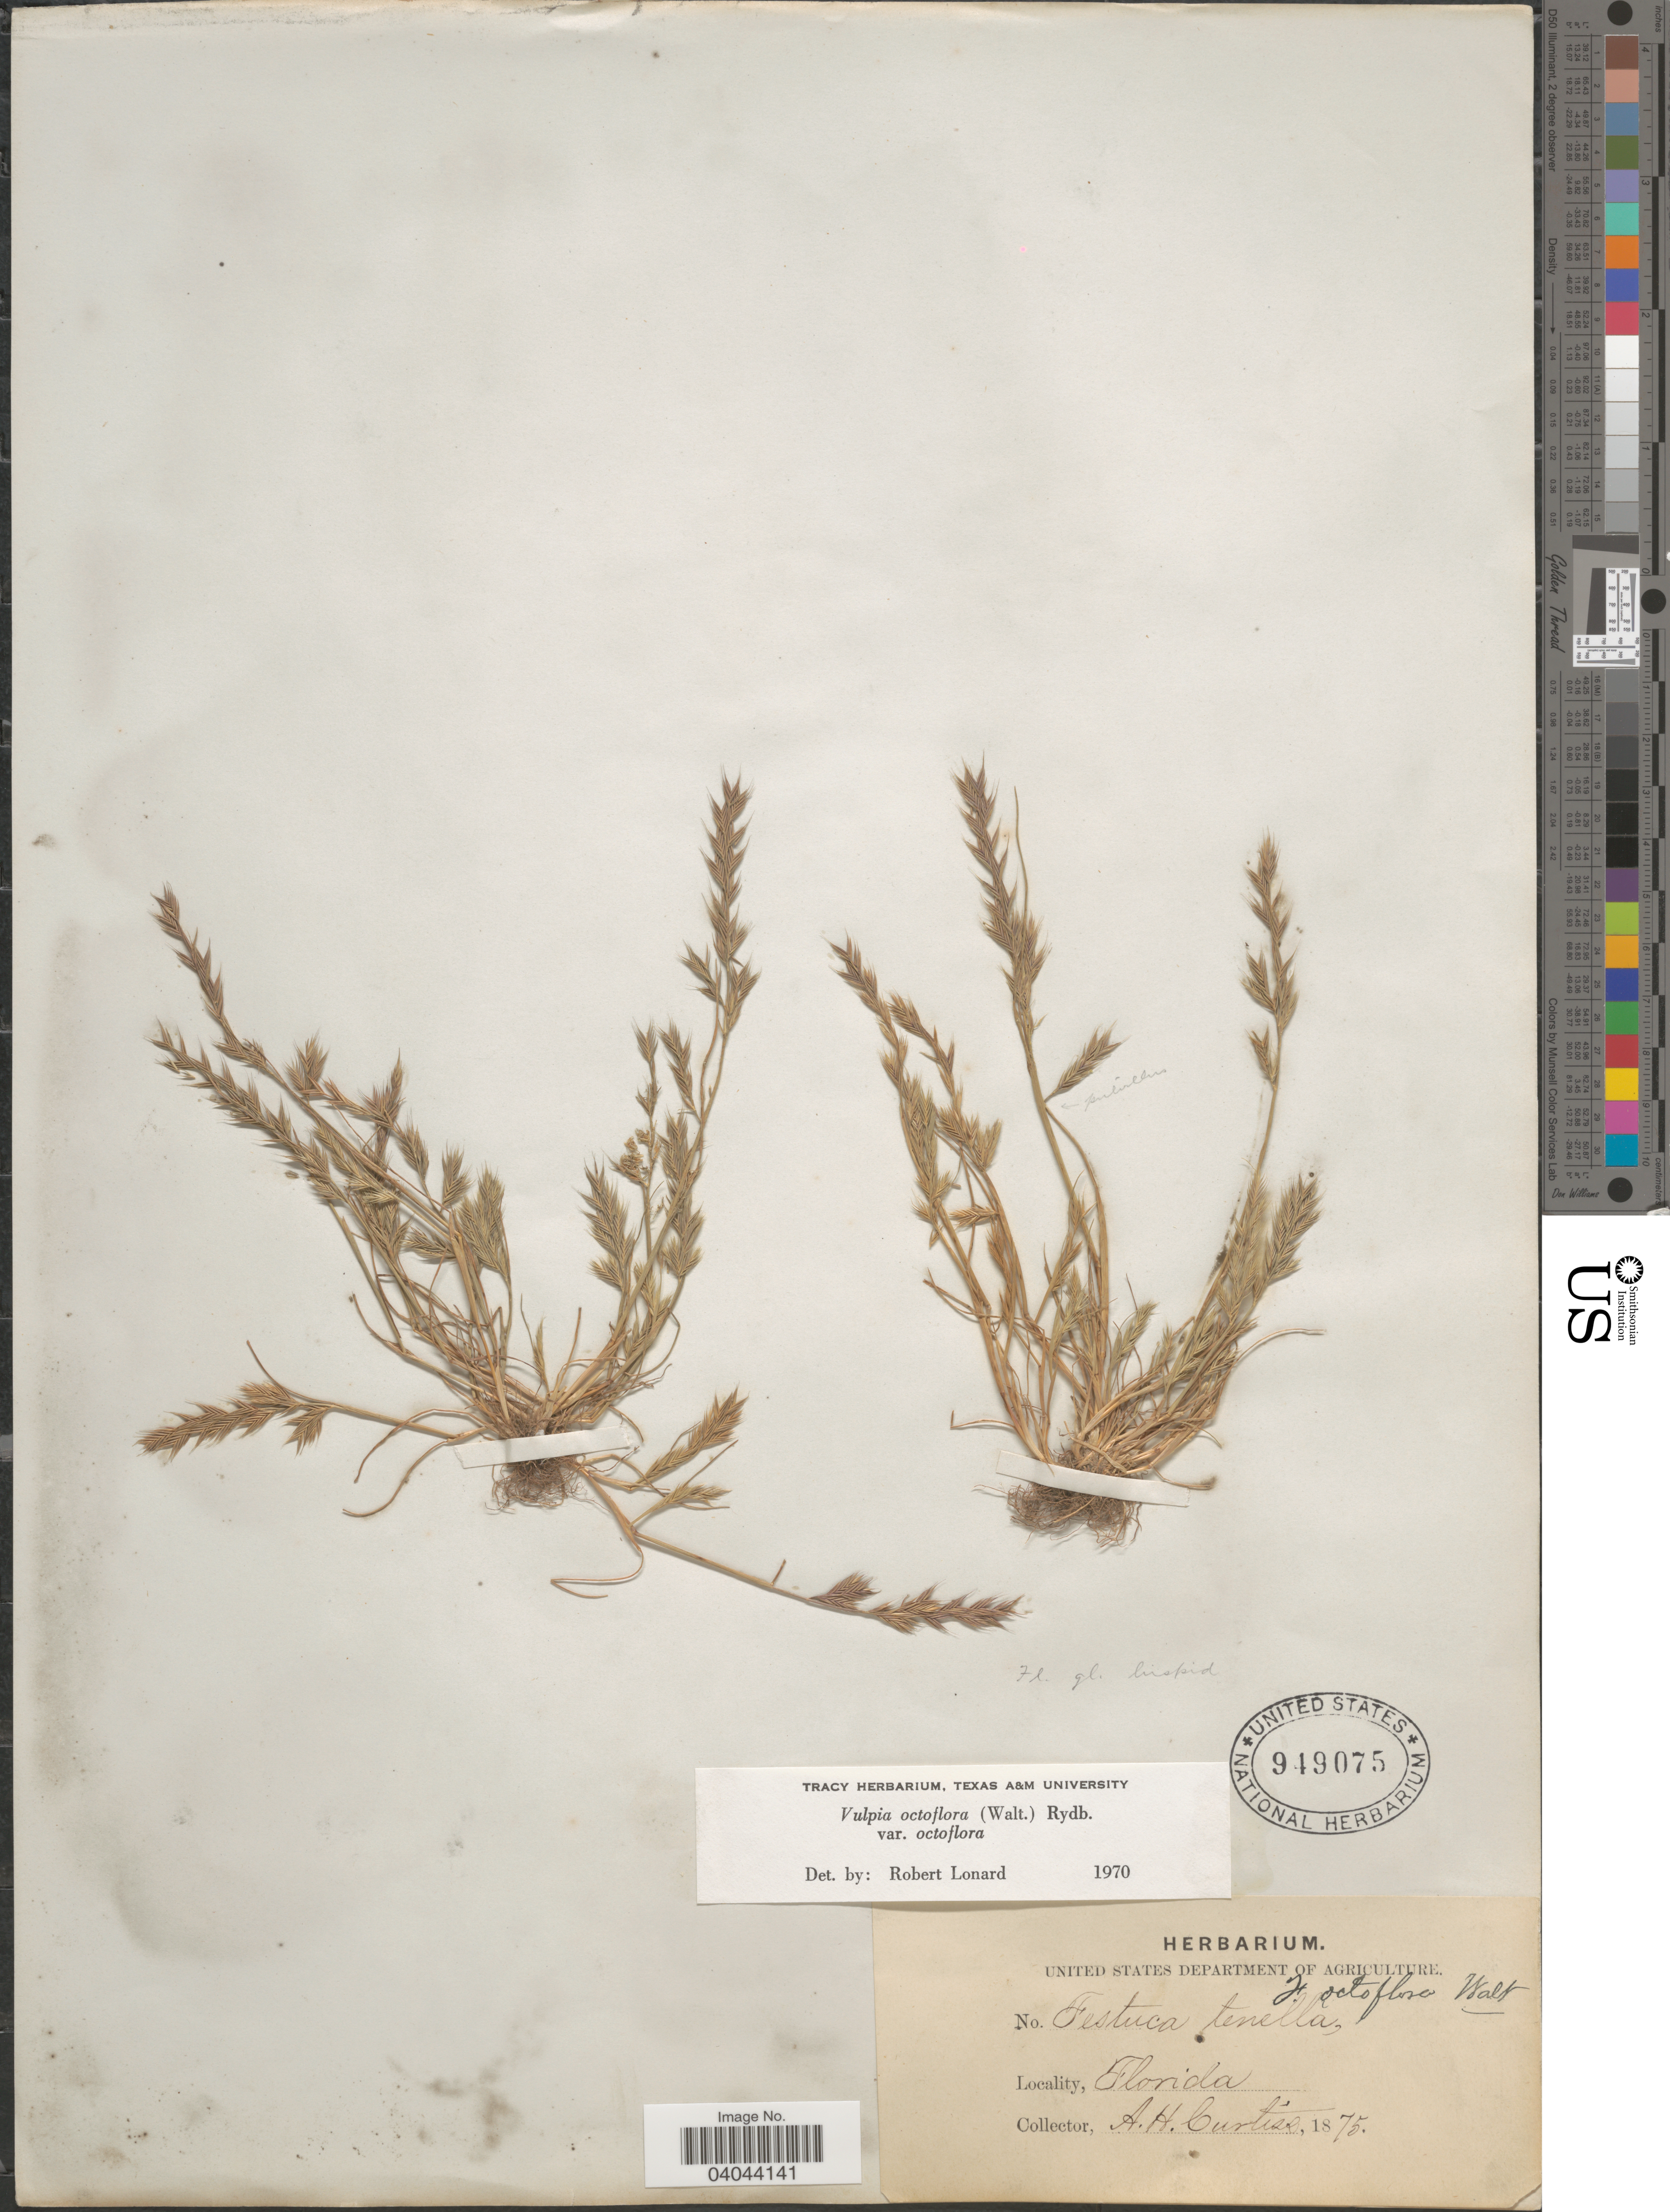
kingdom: Plantae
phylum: Tracheophyta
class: Liliopsida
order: Poales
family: Poaceae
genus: Festuca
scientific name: Festuca octoflora var. octoflora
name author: Walter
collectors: A. H. Curtiss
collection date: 1875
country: United States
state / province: Florida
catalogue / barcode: US 949075